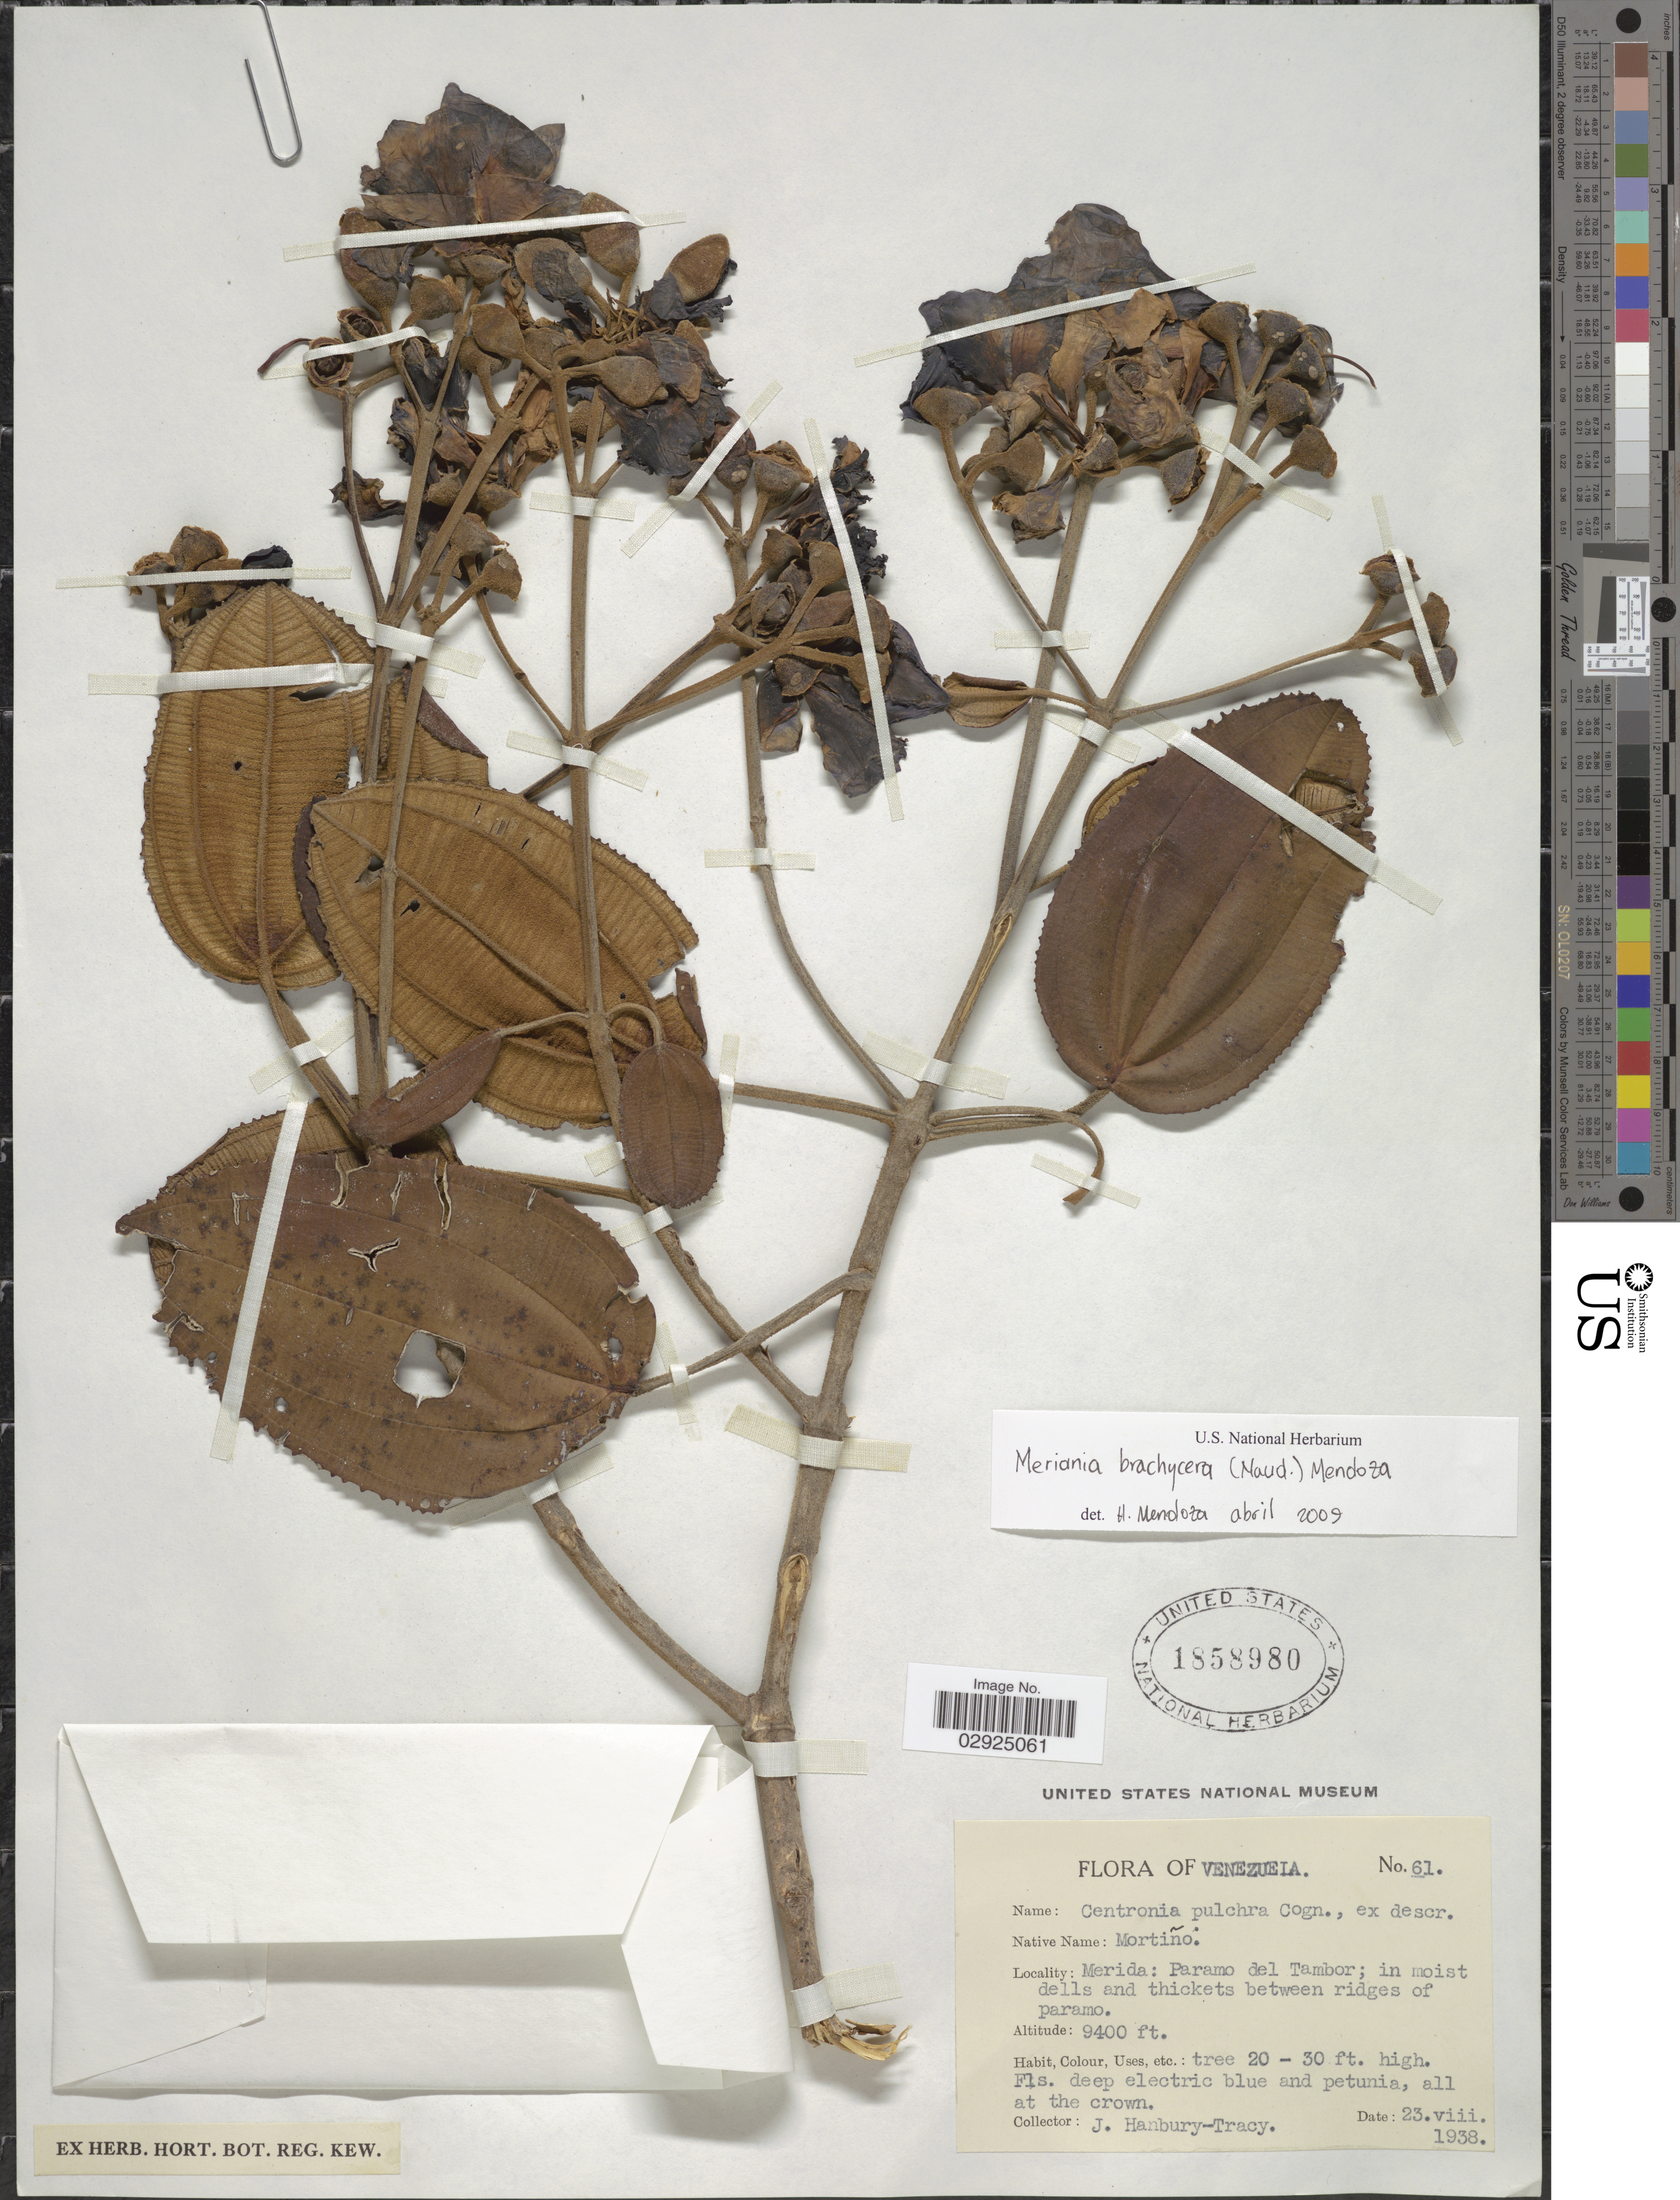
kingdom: Plantae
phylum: Tracheophyta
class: Magnoliopsida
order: Myrtales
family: Melastomataceae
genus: Meriania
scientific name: Meriania brachycera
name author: (Naudin) Humberto Mend. & Fern. Alonso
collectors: J. Hanbury-Tracy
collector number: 61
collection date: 1938-08-23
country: Venezuela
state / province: Mérida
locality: Paramo del Tambor; in moist dells and thickets between ridges of paramo.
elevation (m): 2865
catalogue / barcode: US 1858980